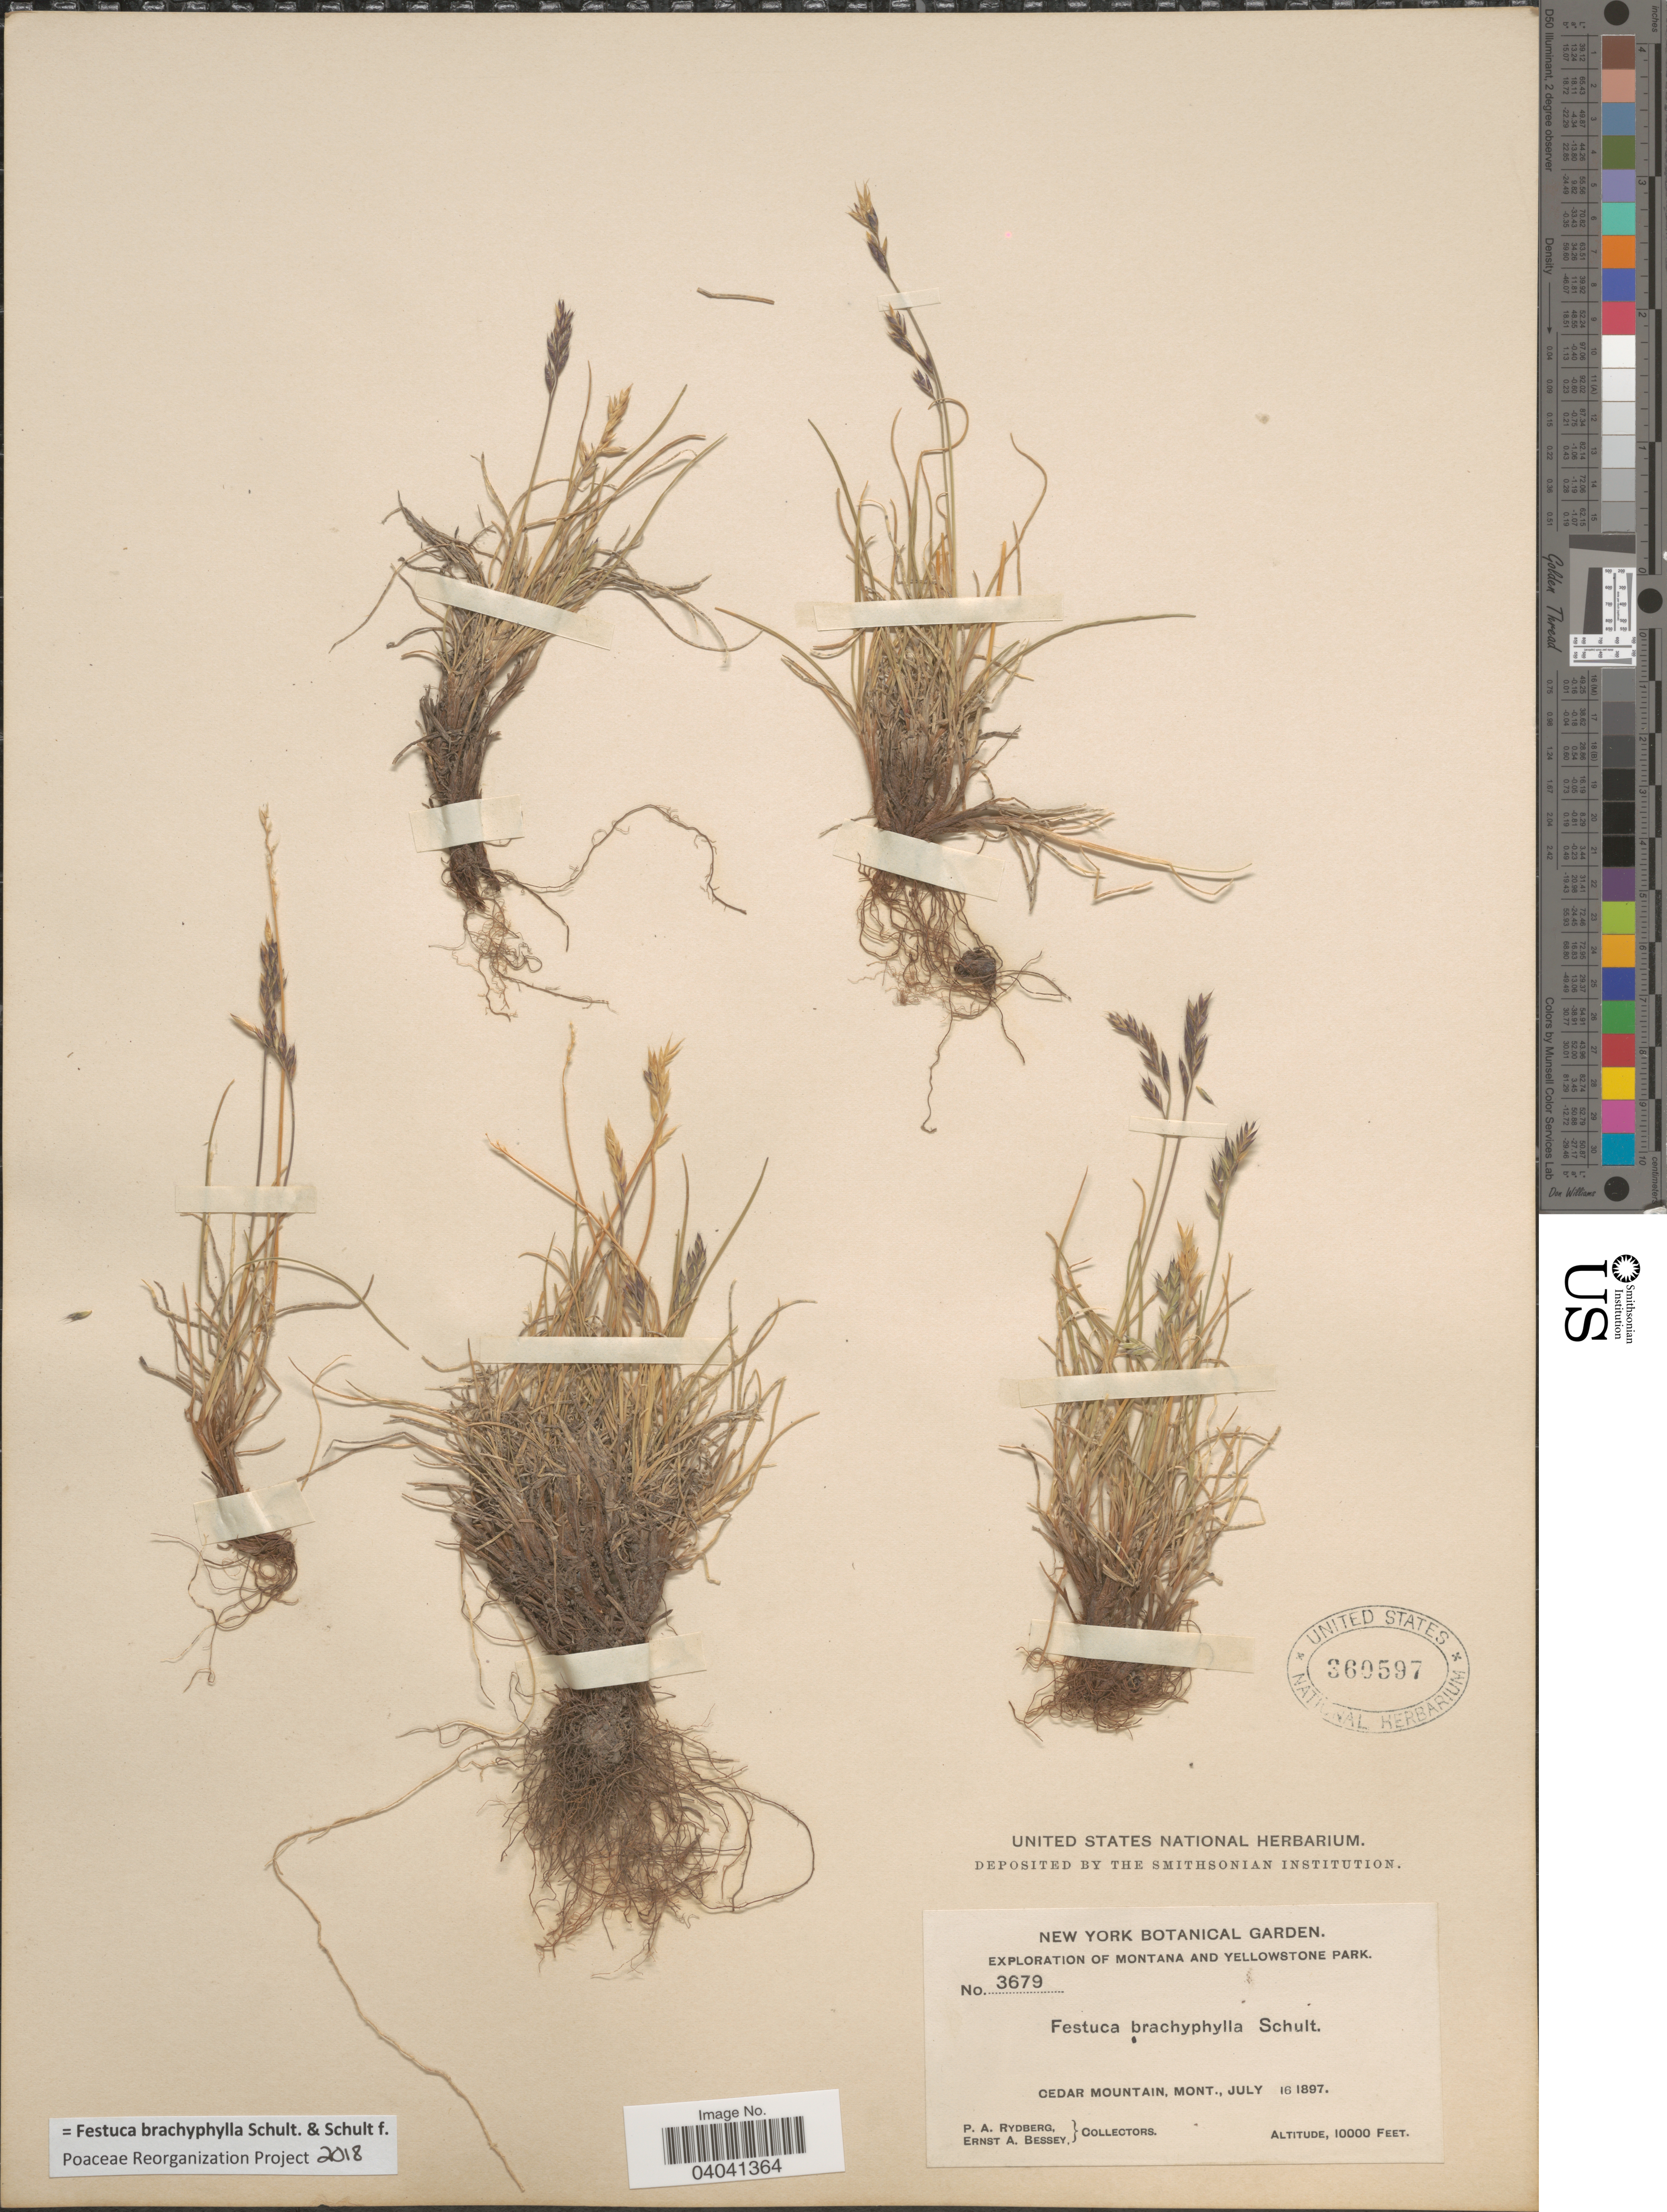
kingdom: Plantae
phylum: Tracheophyta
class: Liliopsida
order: Poales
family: Poaceae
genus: Festuca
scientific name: Festuca brachyphylla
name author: Schult. & Schult. f.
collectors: P. A. Rydberg & E. A. Bessey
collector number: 3679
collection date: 1897-07-16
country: United States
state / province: Montana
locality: Cedar Mountain.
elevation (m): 3048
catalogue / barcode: US 360597